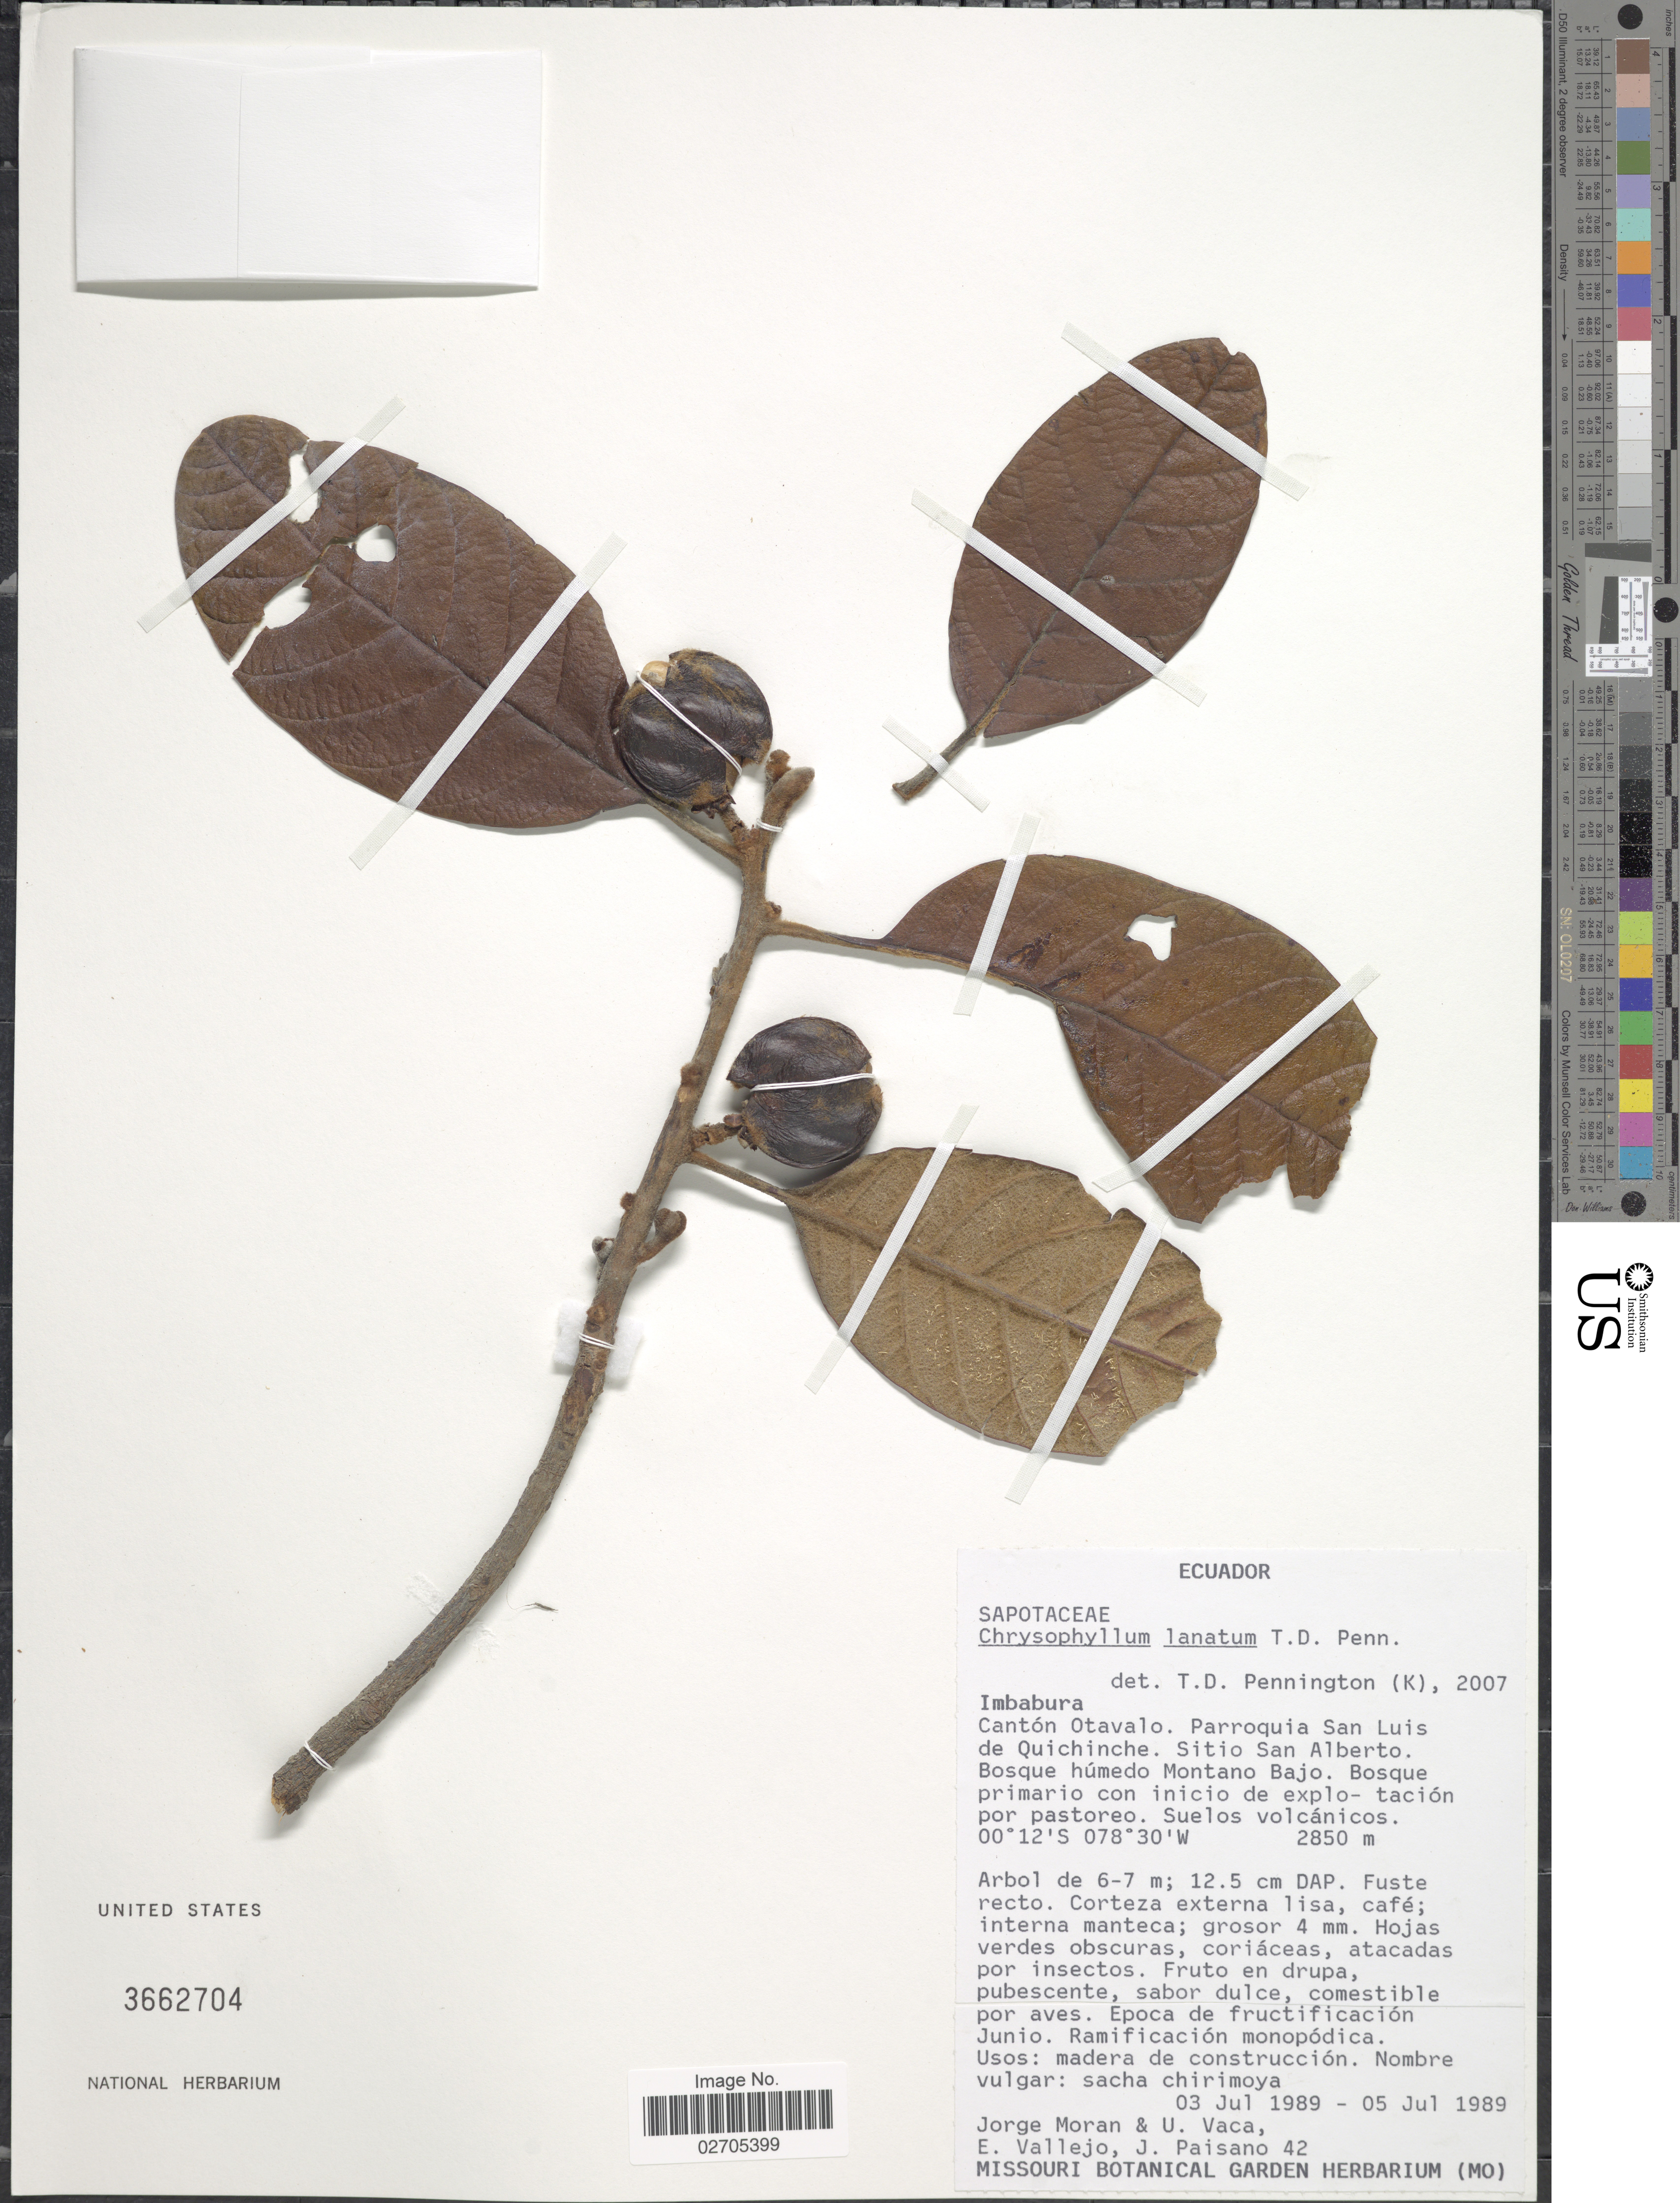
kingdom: Plantae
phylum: Tracheophyta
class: Magnoliopsida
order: Ericales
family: Sapotaceae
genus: Chrysophyllum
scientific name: Chrysophyllum lanatum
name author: T.D. Penn.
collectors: J. Moran, U. Vaca, E. Vallejo & J. Paisano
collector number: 42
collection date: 1989-07-03/1989-07-05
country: Ecuador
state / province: Imbabura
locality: Cantón Otavalo. Parroquia San Luis de Uichinche. Sitio San Alberto. Bosque húmedo Montano Bajo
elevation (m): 2850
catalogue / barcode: US 3662704